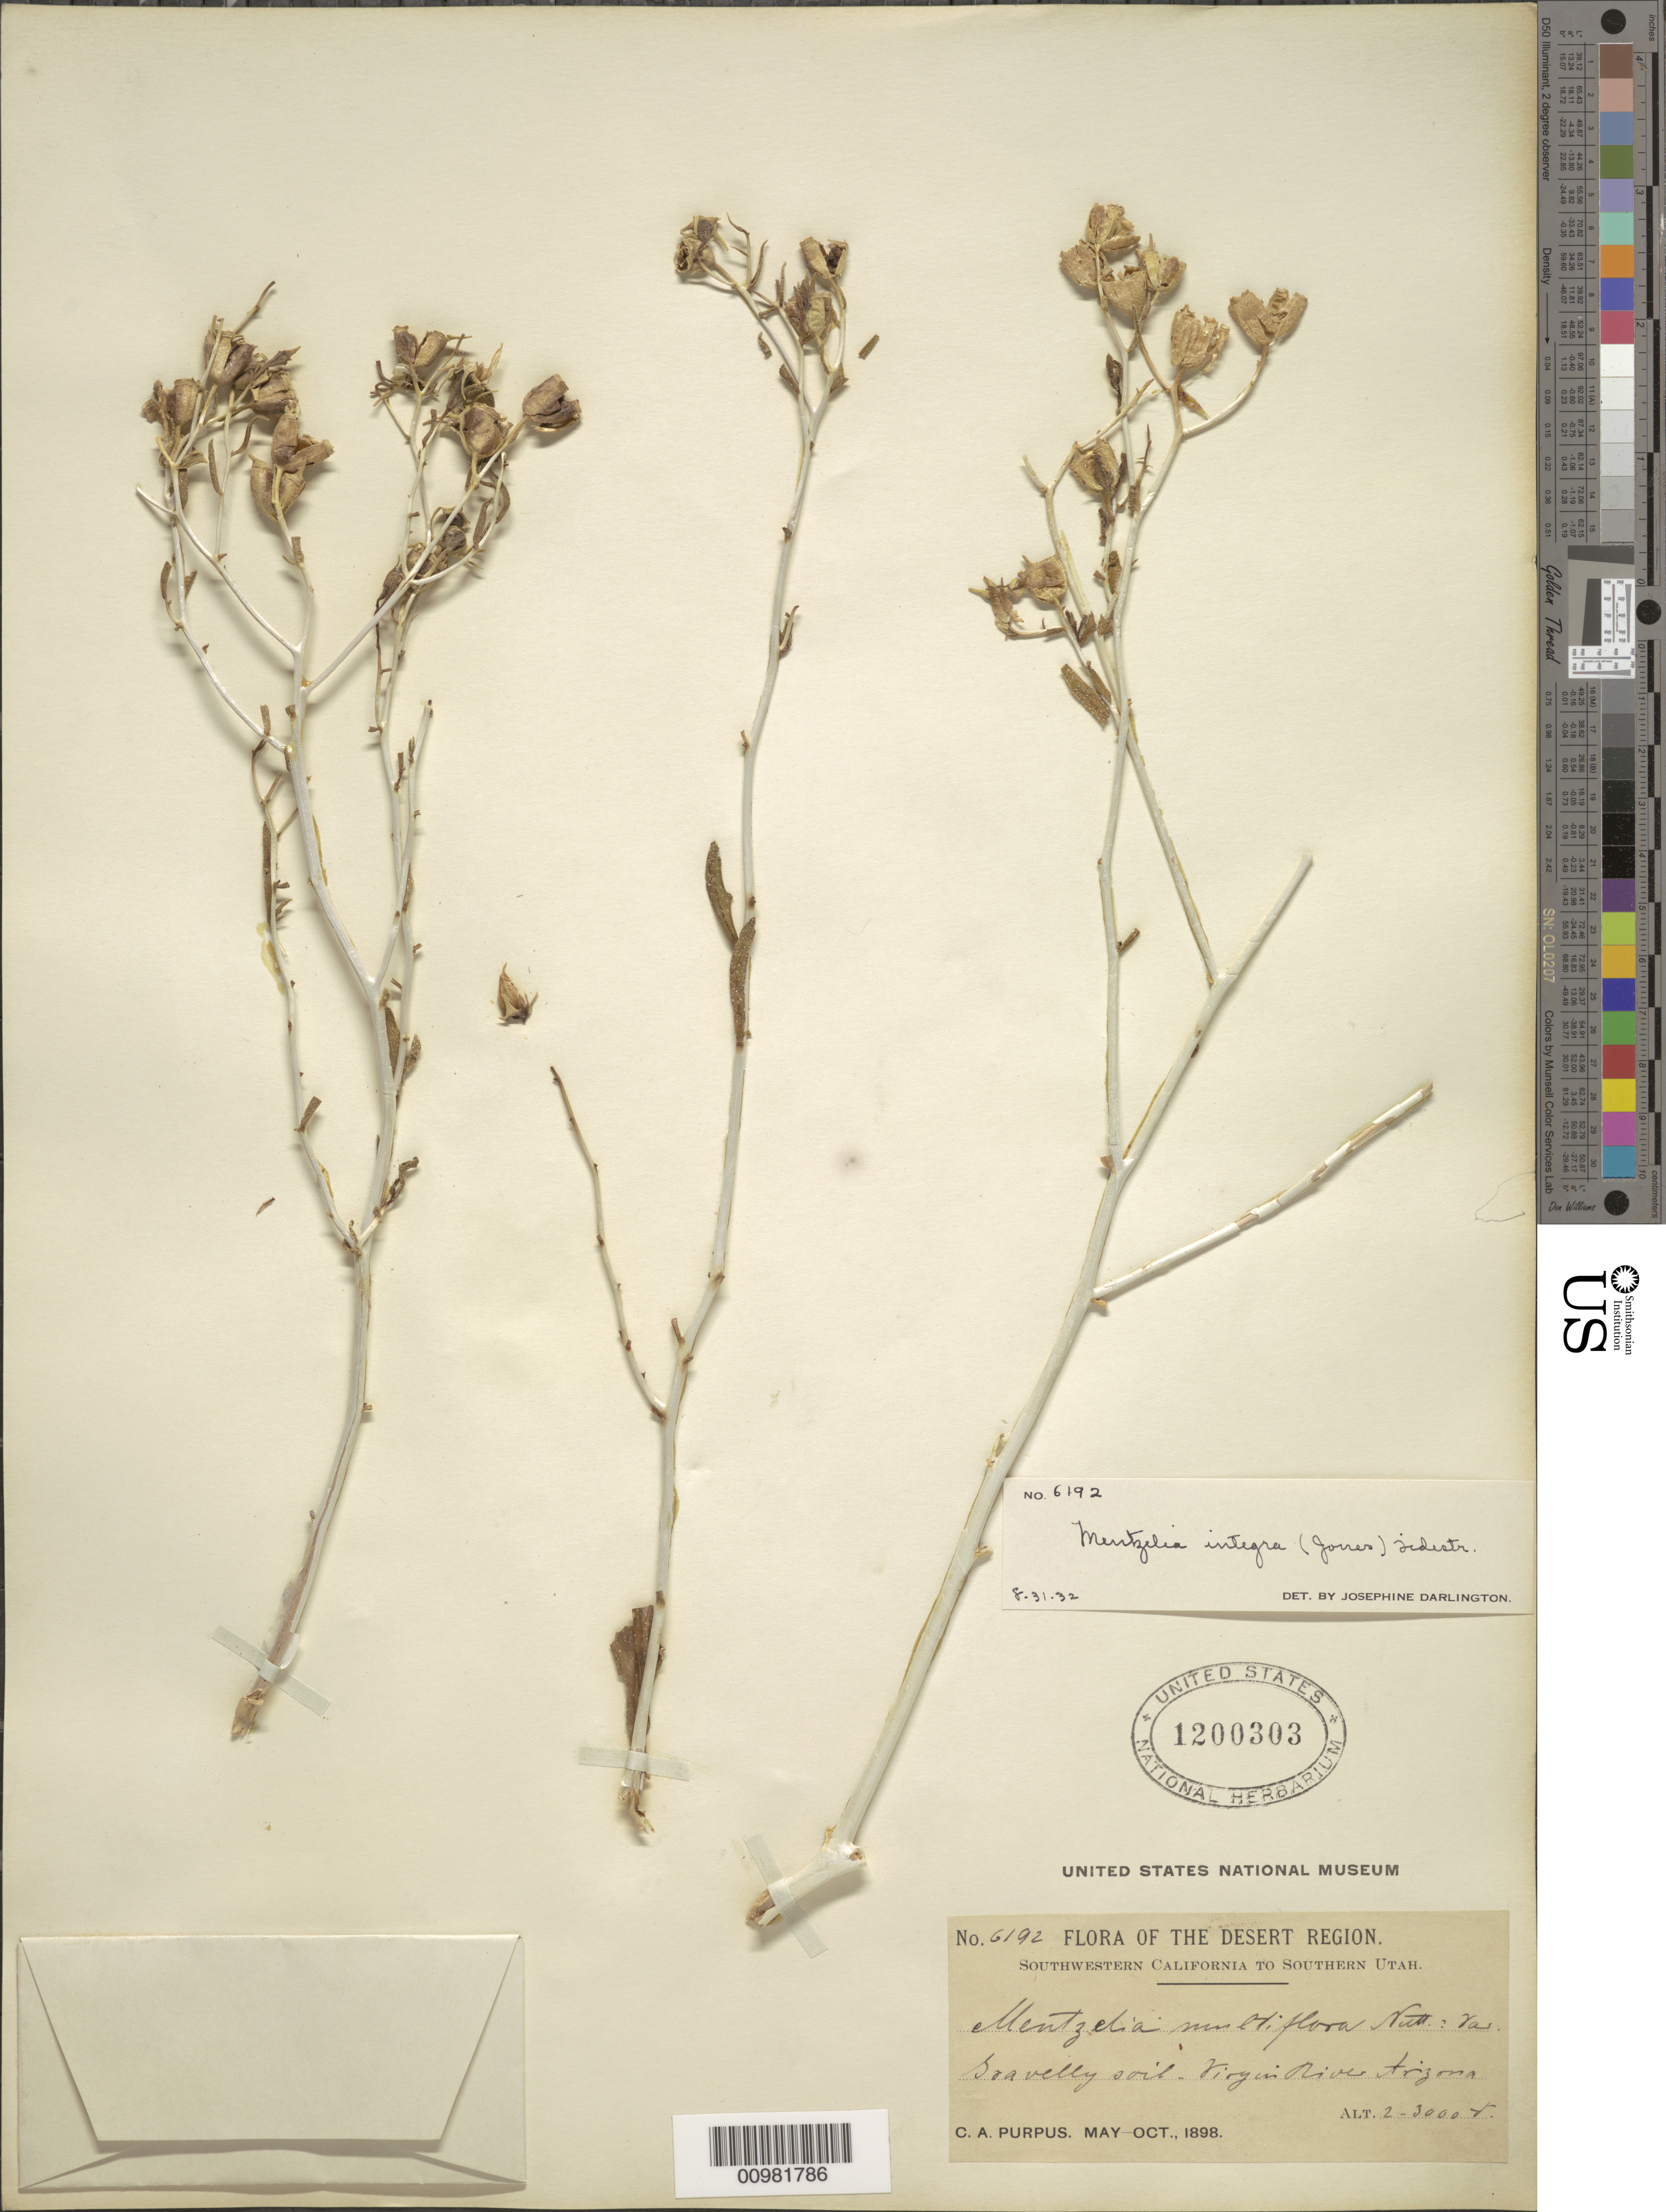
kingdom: Plantae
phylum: Tracheophyta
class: Magnoliopsida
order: Cornales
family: Loasaceae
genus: Mentzelia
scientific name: Mentzelia integra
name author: (M.E. Jones) Tidestr.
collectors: C. A. Purpus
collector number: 6192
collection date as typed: May 1898 to -- Oct 1898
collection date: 1898-05/1898-10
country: United States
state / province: Arizona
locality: Virgin River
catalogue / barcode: US 1200303